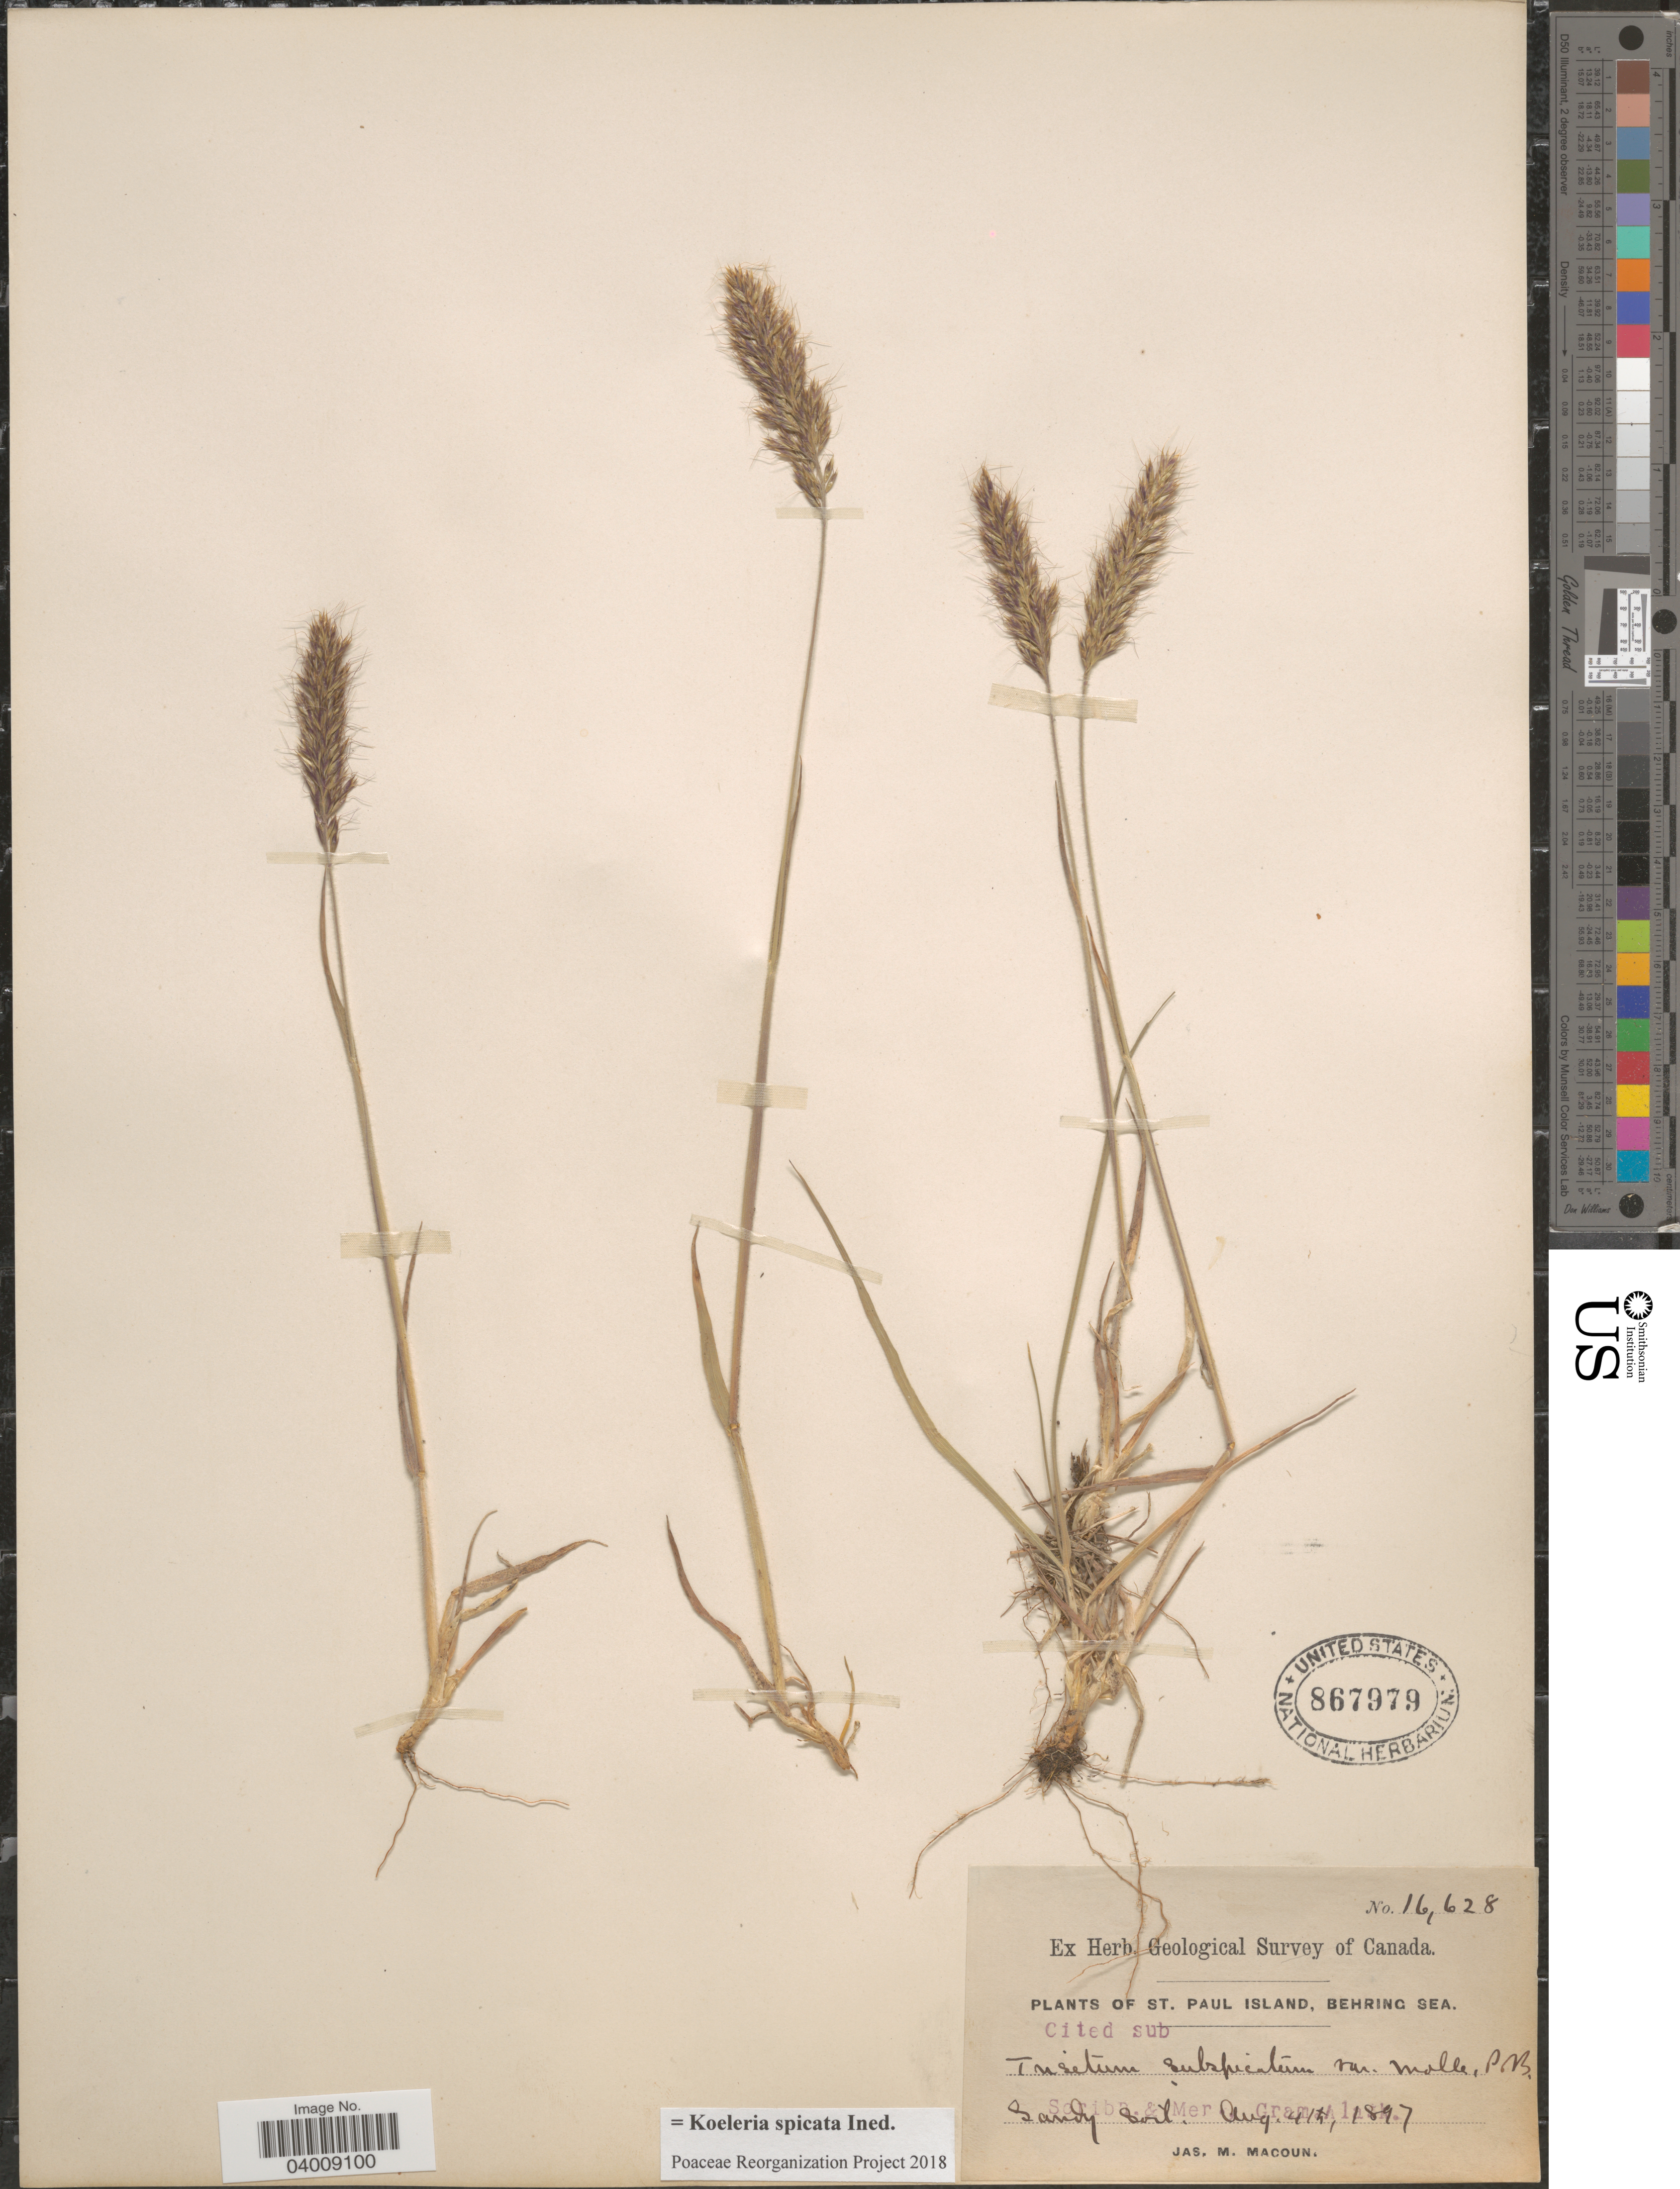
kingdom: Plantae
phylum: Tracheophyta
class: Liliopsida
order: Poales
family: Poaceae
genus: Koeleria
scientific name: Koeleria spicata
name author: (L.) Barberá et al.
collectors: J. M. Macoun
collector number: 16628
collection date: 1897-08-04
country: Canada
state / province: Nova Scotia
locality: St. Paul Island, Behring Sea.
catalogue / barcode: US 867979